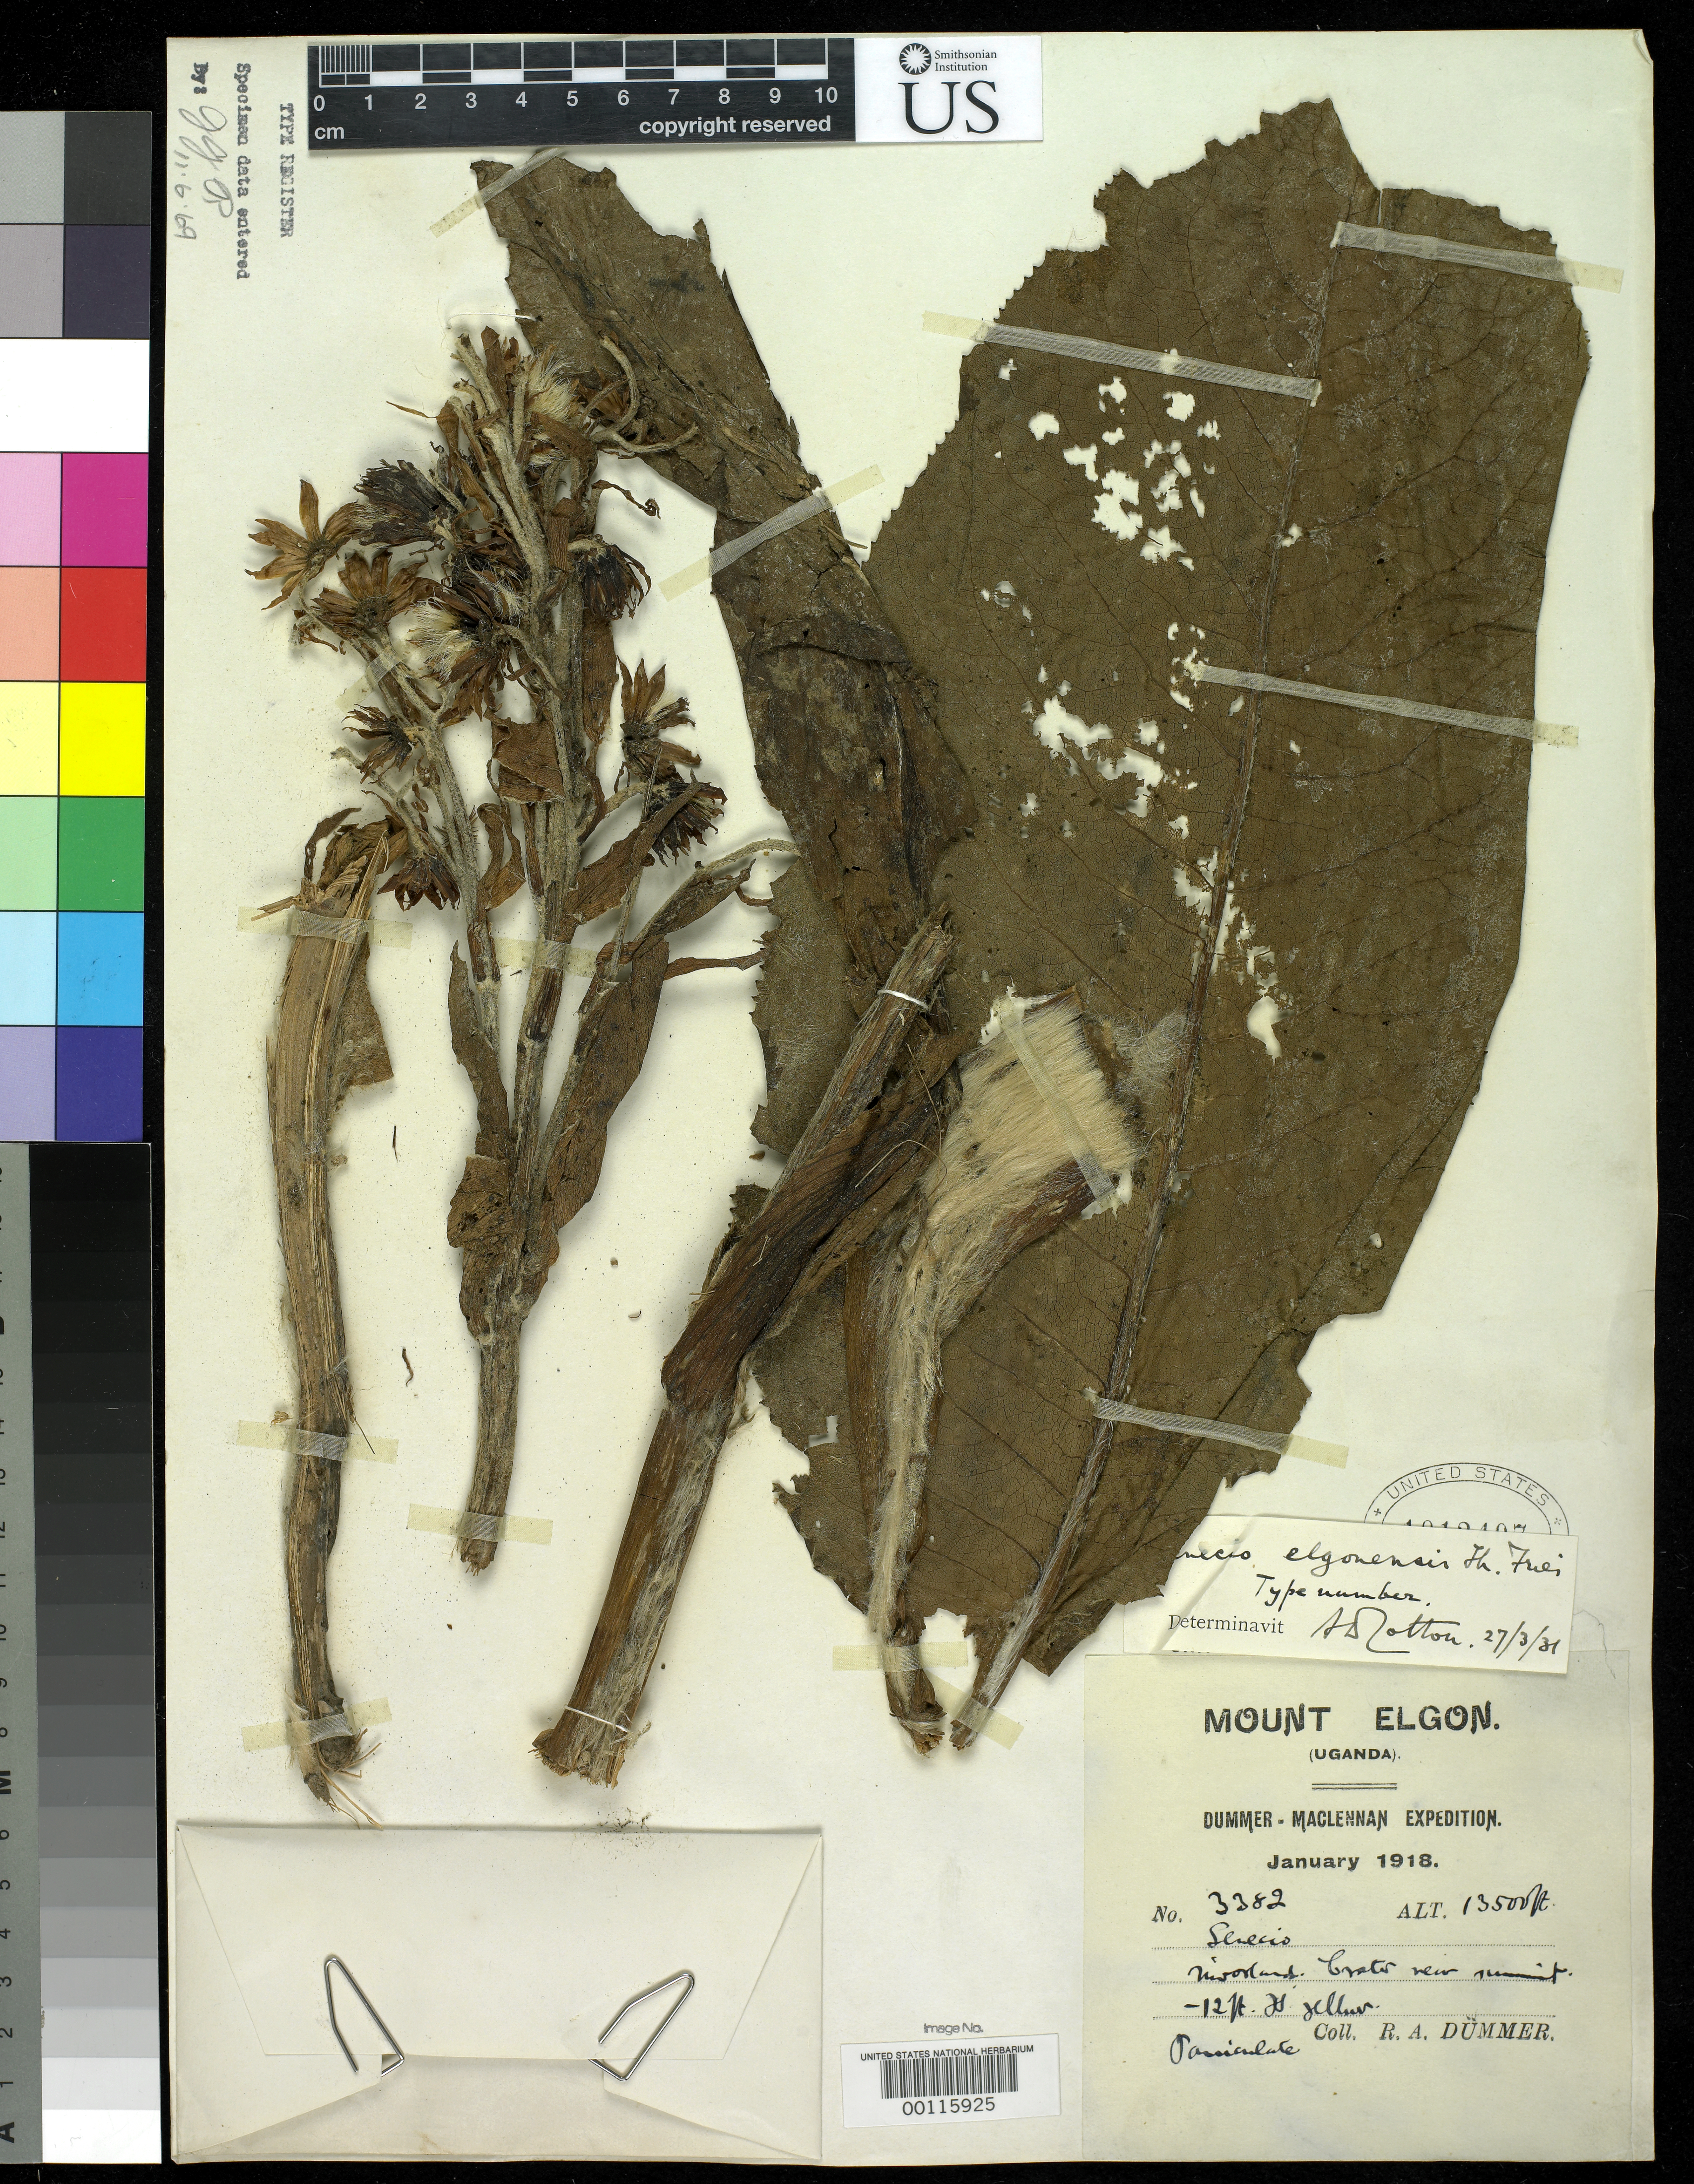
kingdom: Plantae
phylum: Tracheophyta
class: Magnoliopsida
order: Asterales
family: Asteraceae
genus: Senecio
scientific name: Senecio elgonensis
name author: T.C.E. Fr.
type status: Isotype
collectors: R. Dümmer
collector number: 3382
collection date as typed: Jan 1918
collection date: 1918-01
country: Uganda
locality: Mt. Elgon; alt. 13500 ft.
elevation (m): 4115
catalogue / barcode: US 1012407